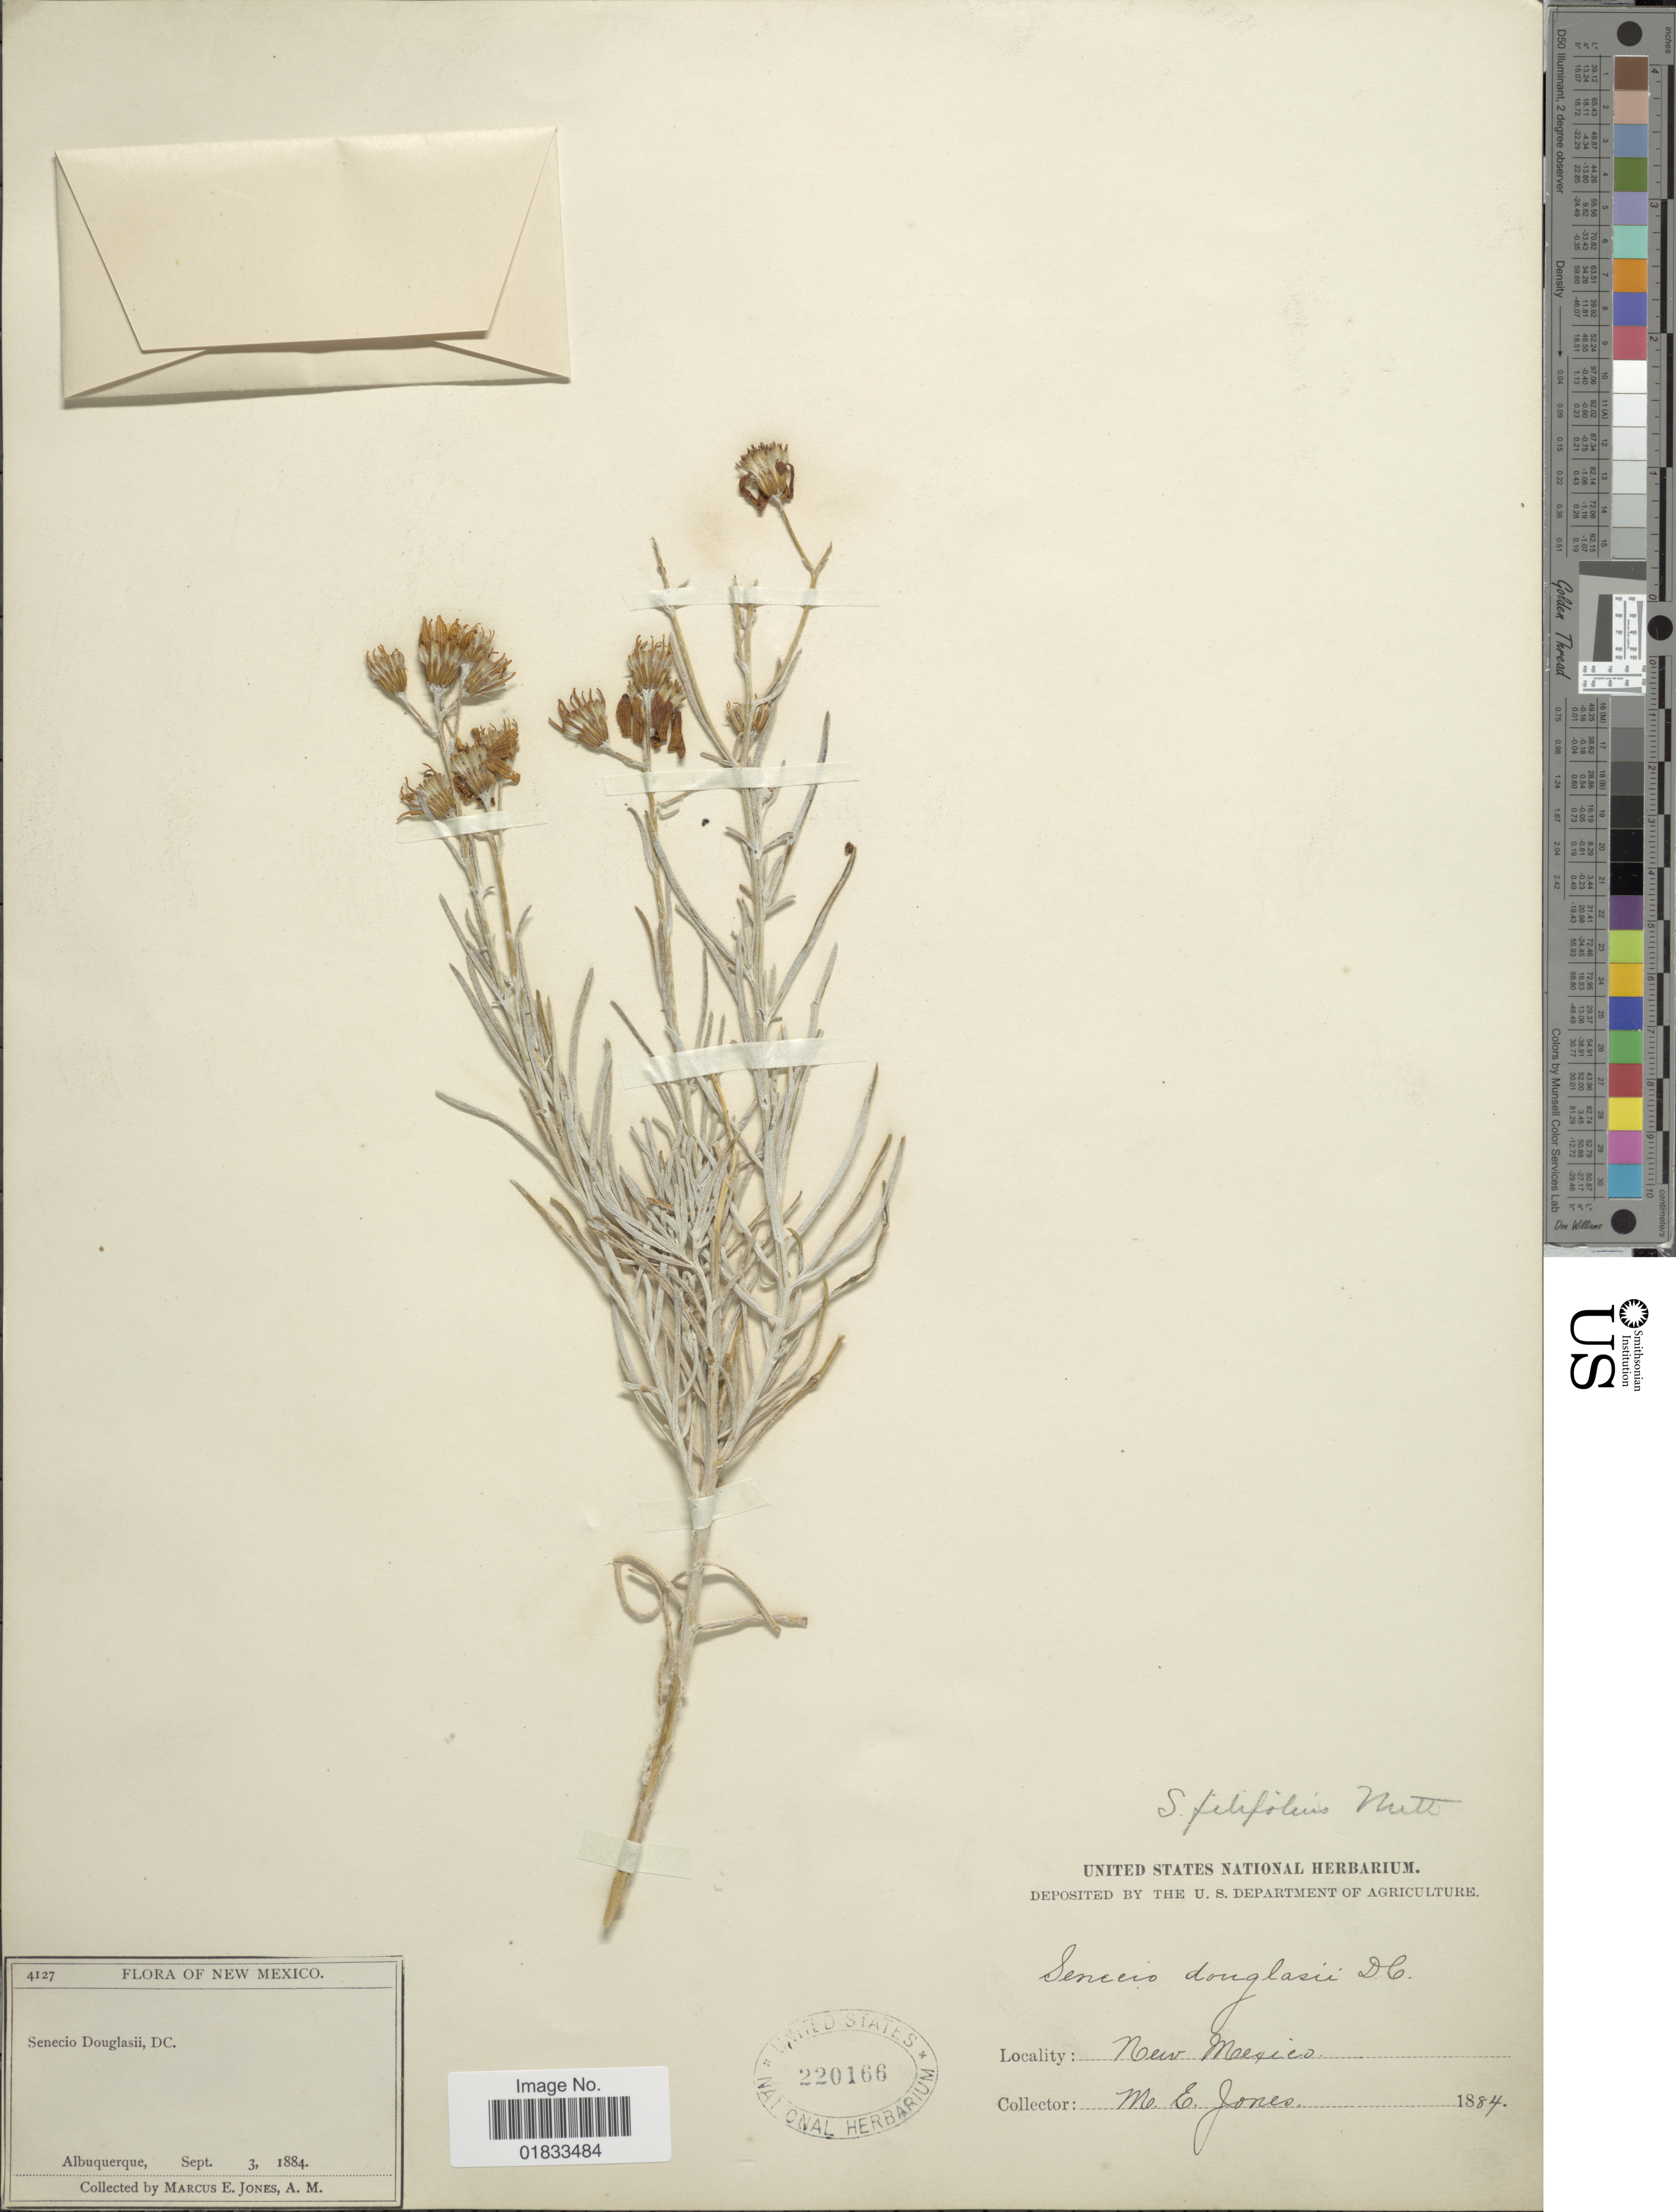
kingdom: Plantae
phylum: Tracheophyta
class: Magnoliopsida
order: Asterales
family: Asteraceae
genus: Senecio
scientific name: Senecio flaccidus var. douglasii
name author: (DC.) B.L. Turner & T.M. Barkley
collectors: M. E. Jones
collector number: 4127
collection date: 1884-09-03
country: United States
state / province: New Mexico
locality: Albuquerque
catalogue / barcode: US 220166